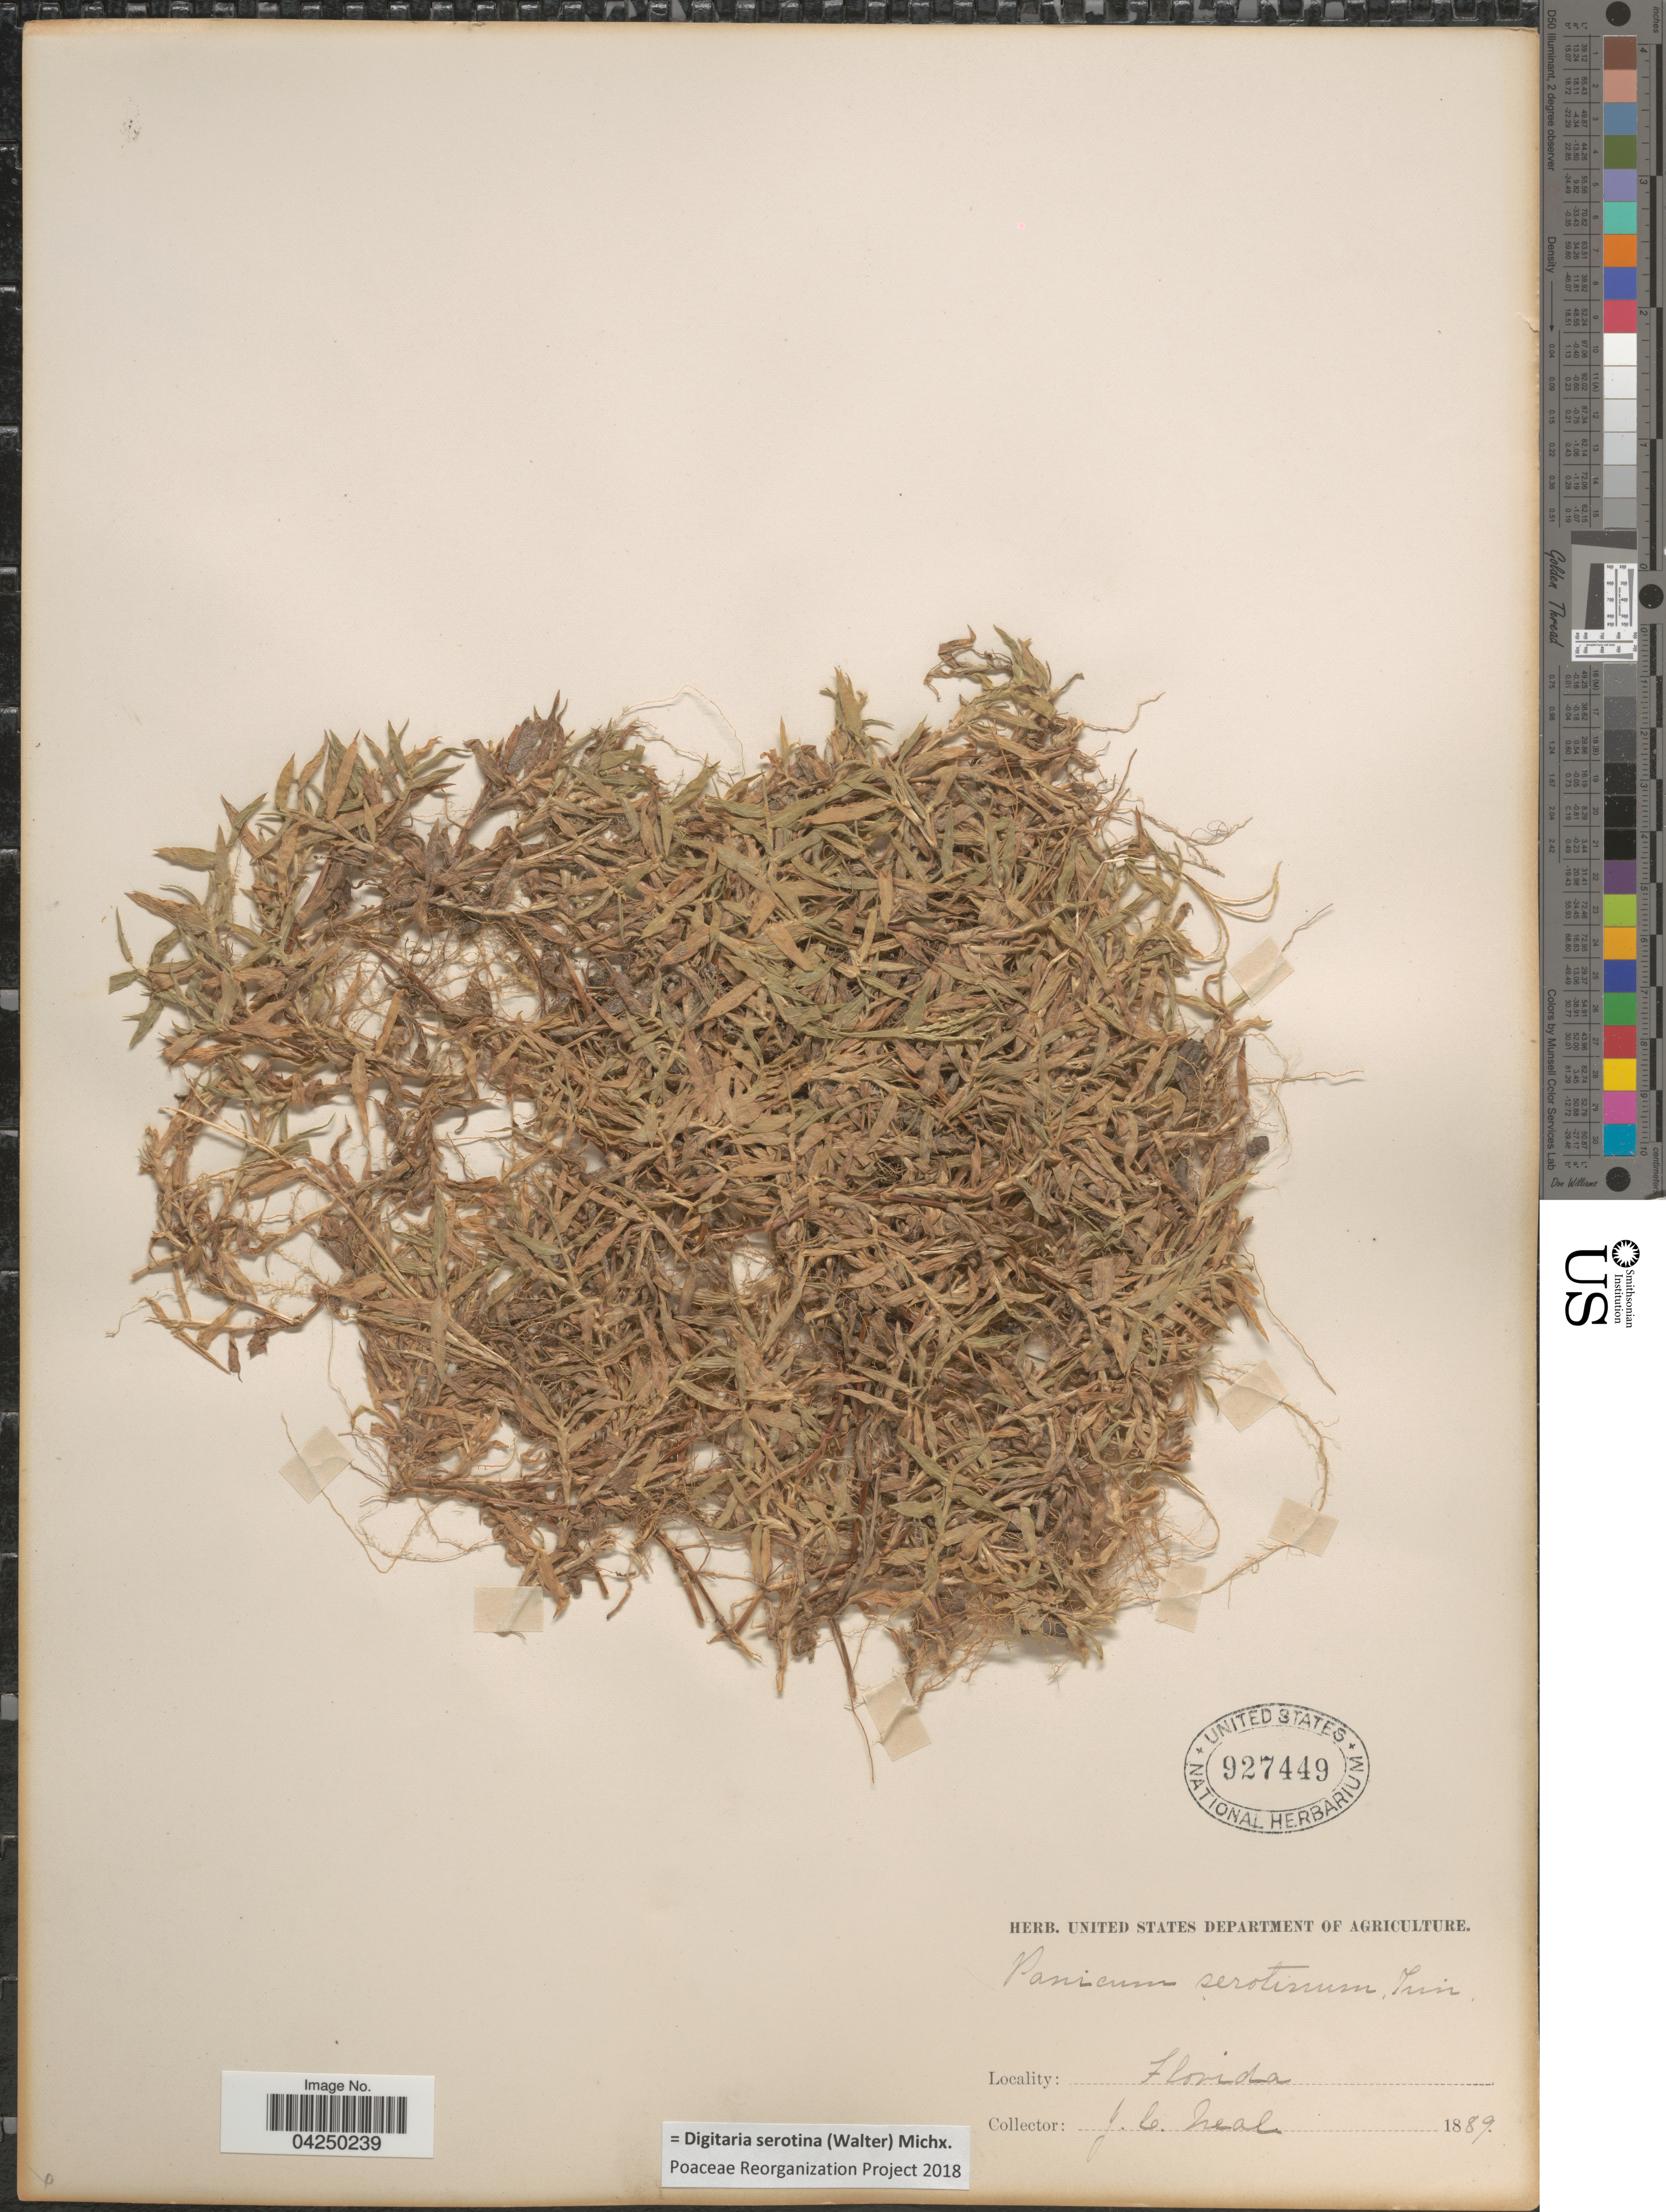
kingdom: Plantae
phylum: Tracheophyta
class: Liliopsida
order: Poales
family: Poaceae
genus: Digitaria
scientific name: Digitaria serotina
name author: (Walter) Michx.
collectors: J. Neal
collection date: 1889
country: United States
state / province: Florida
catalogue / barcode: US 927449